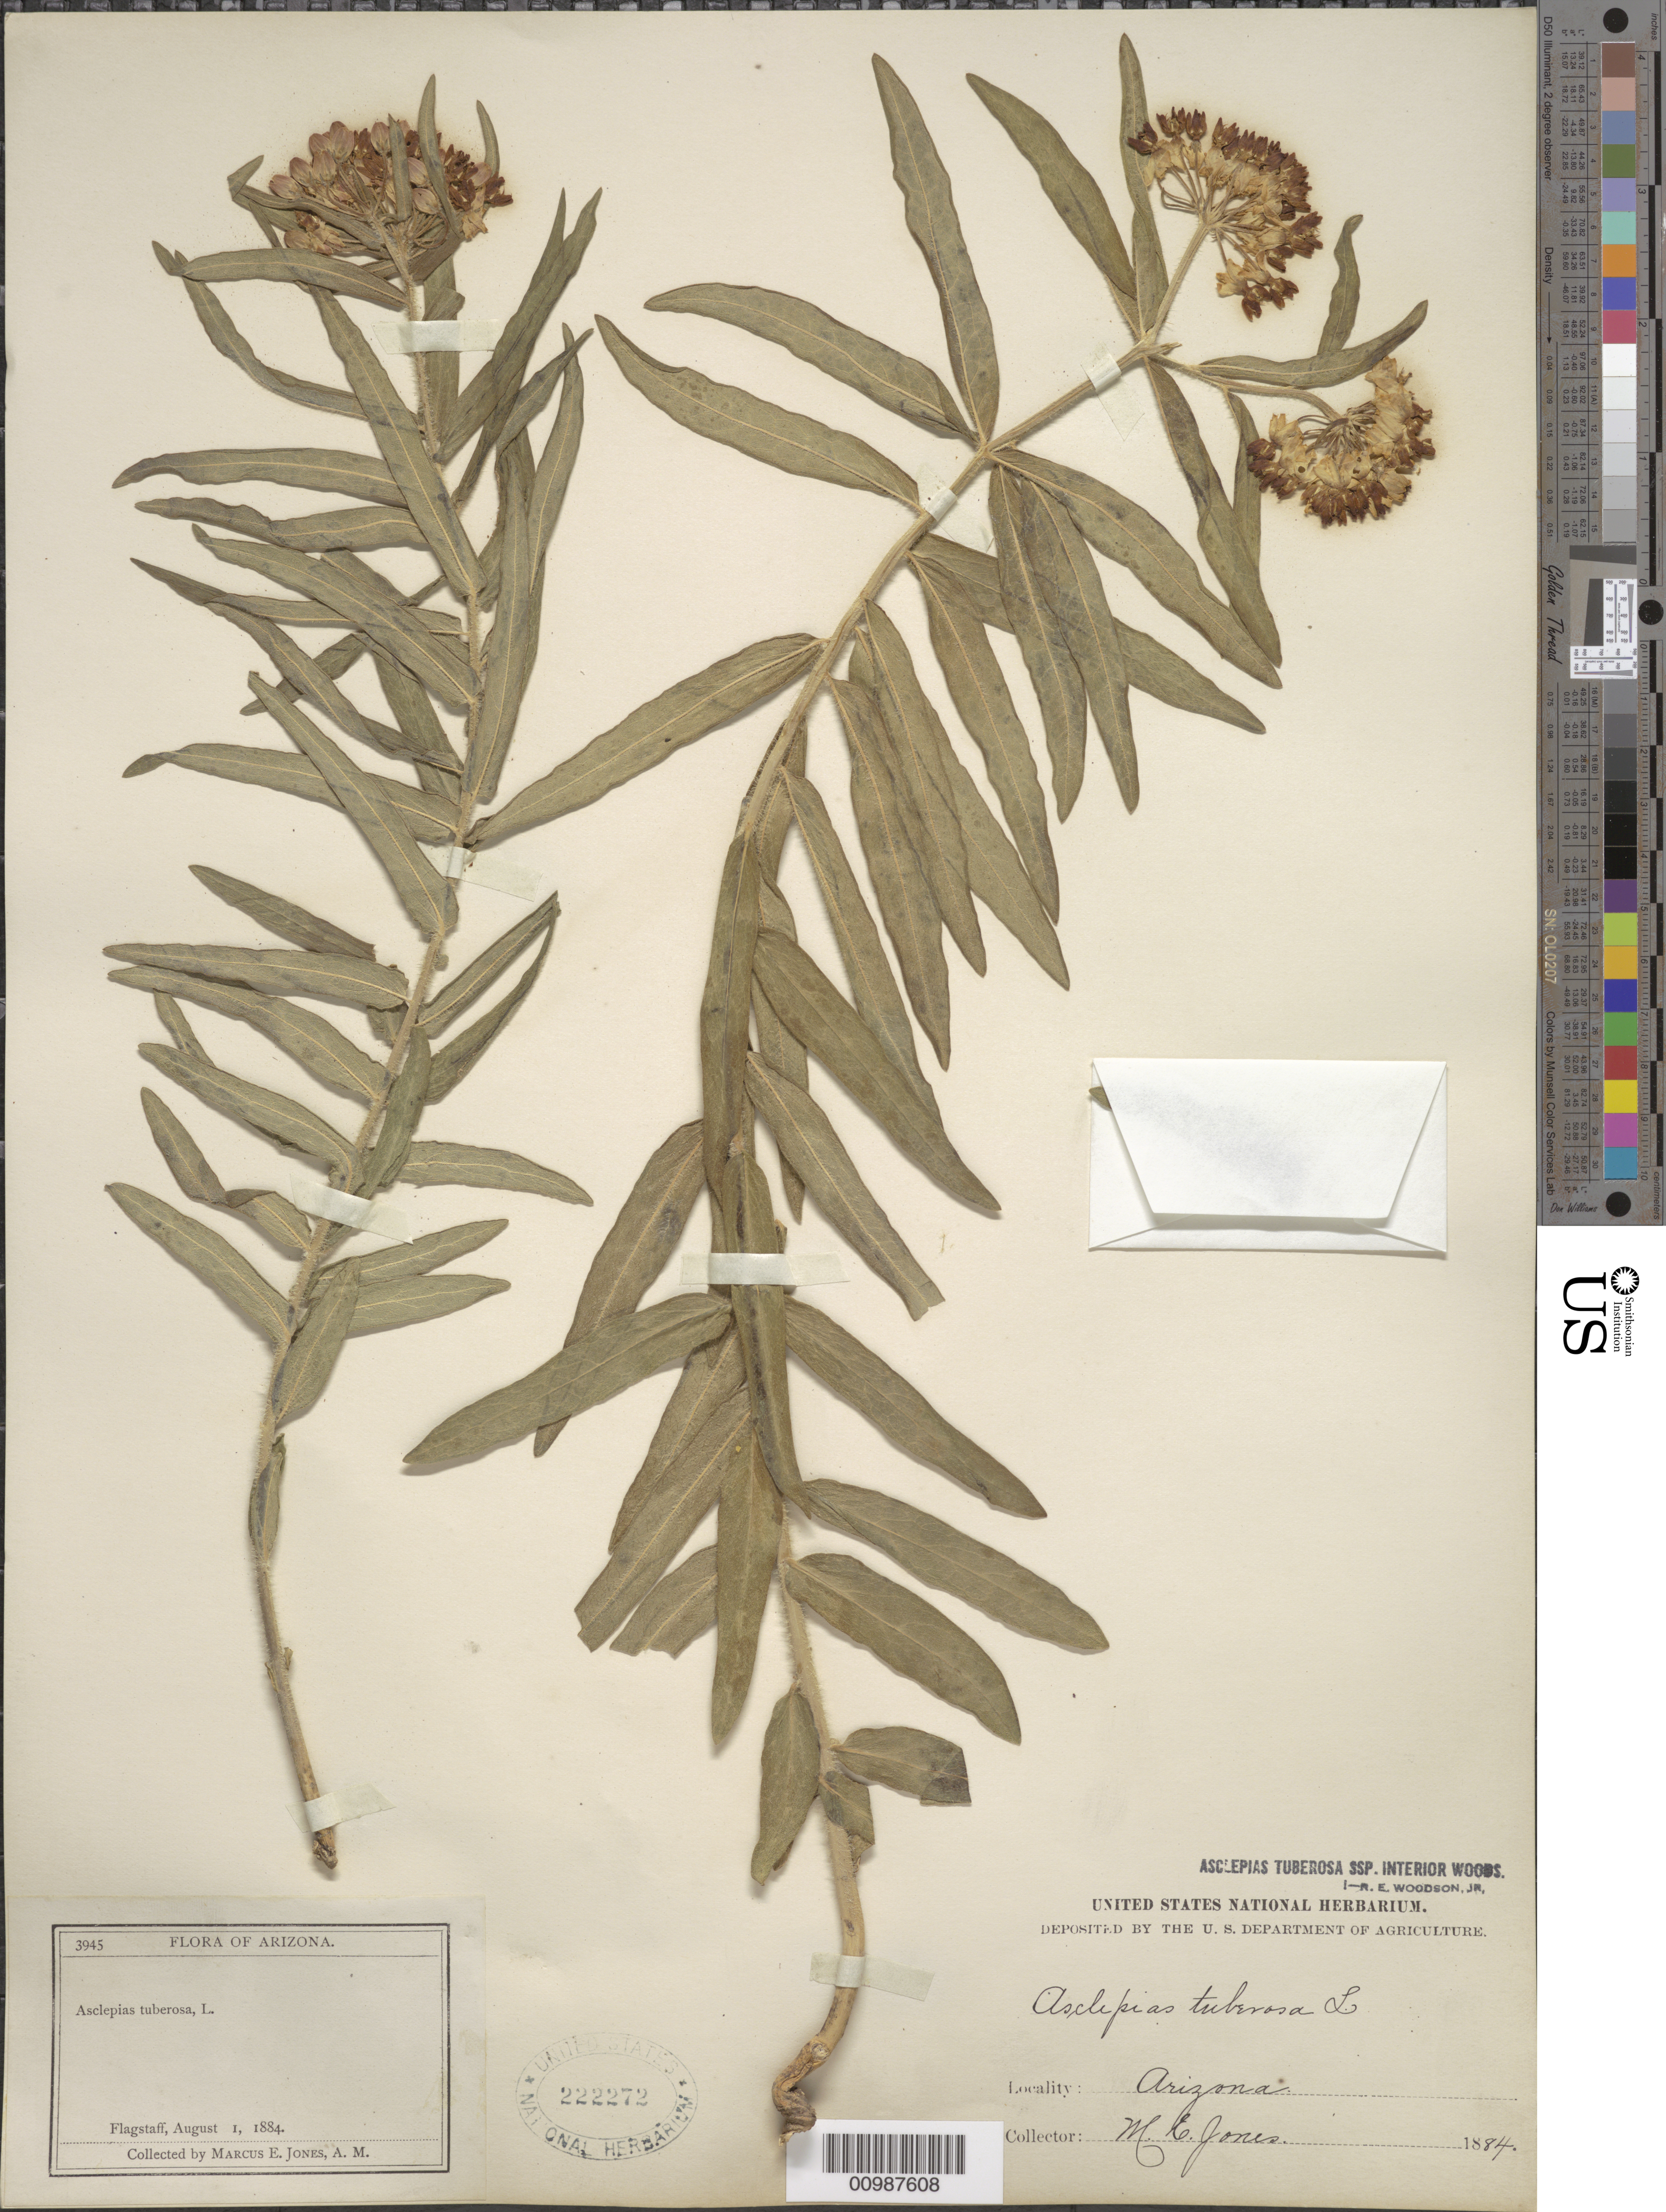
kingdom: Plantae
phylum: Tracheophyta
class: Magnoliopsida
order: Gentianales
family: Apocynaceae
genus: Asclepias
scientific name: Asclepias tuberosa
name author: L.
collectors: M. E. Jones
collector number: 3945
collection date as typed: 01 Aug 1884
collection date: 1884-08-01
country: United States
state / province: Arizona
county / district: Coconino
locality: Flagstaff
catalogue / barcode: US 222272